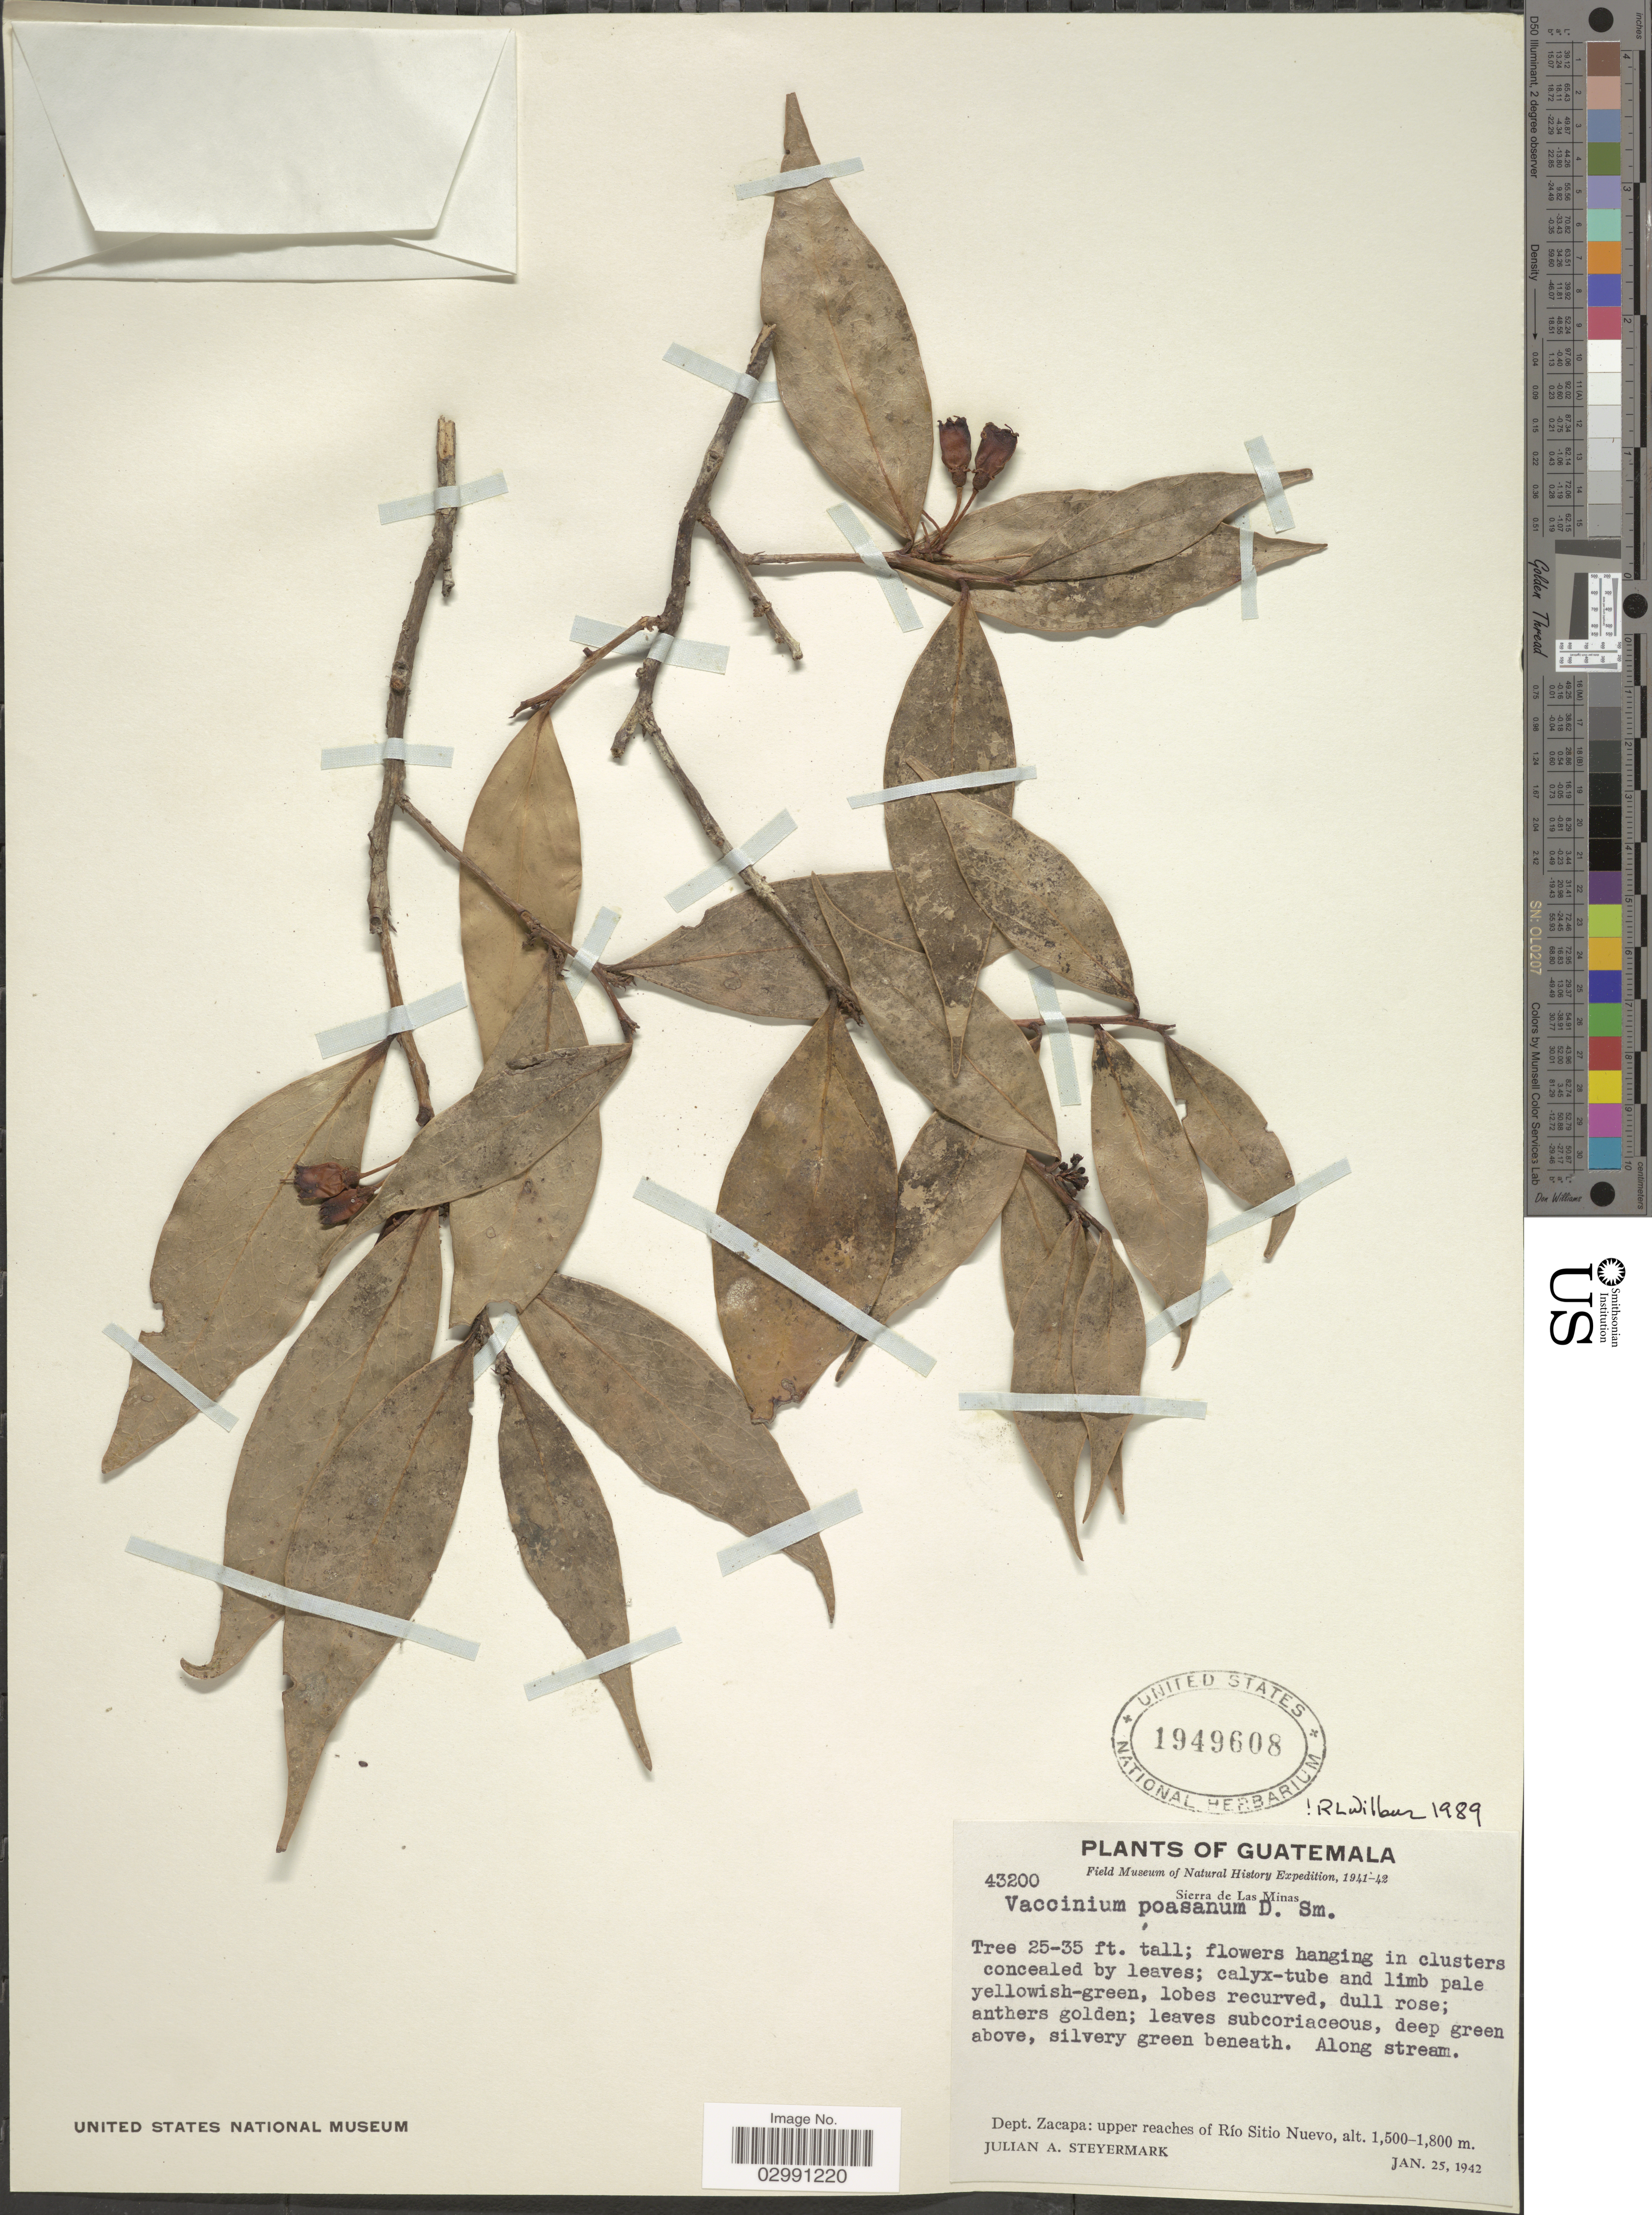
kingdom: Plantae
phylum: Tracheophyta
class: Magnoliopsida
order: Ericales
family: Ericaceae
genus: Vaccinium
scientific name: Vaccinium poasanum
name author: Donn. Sm.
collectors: J. Steyermark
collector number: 43200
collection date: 1942-01-25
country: Guatemala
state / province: Zacapa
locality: Sierra de Las Minas. Along stream. Dept. Zacapa: upper reaches of Río Sitio Nuevo.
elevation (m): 1500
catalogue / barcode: US 1949608